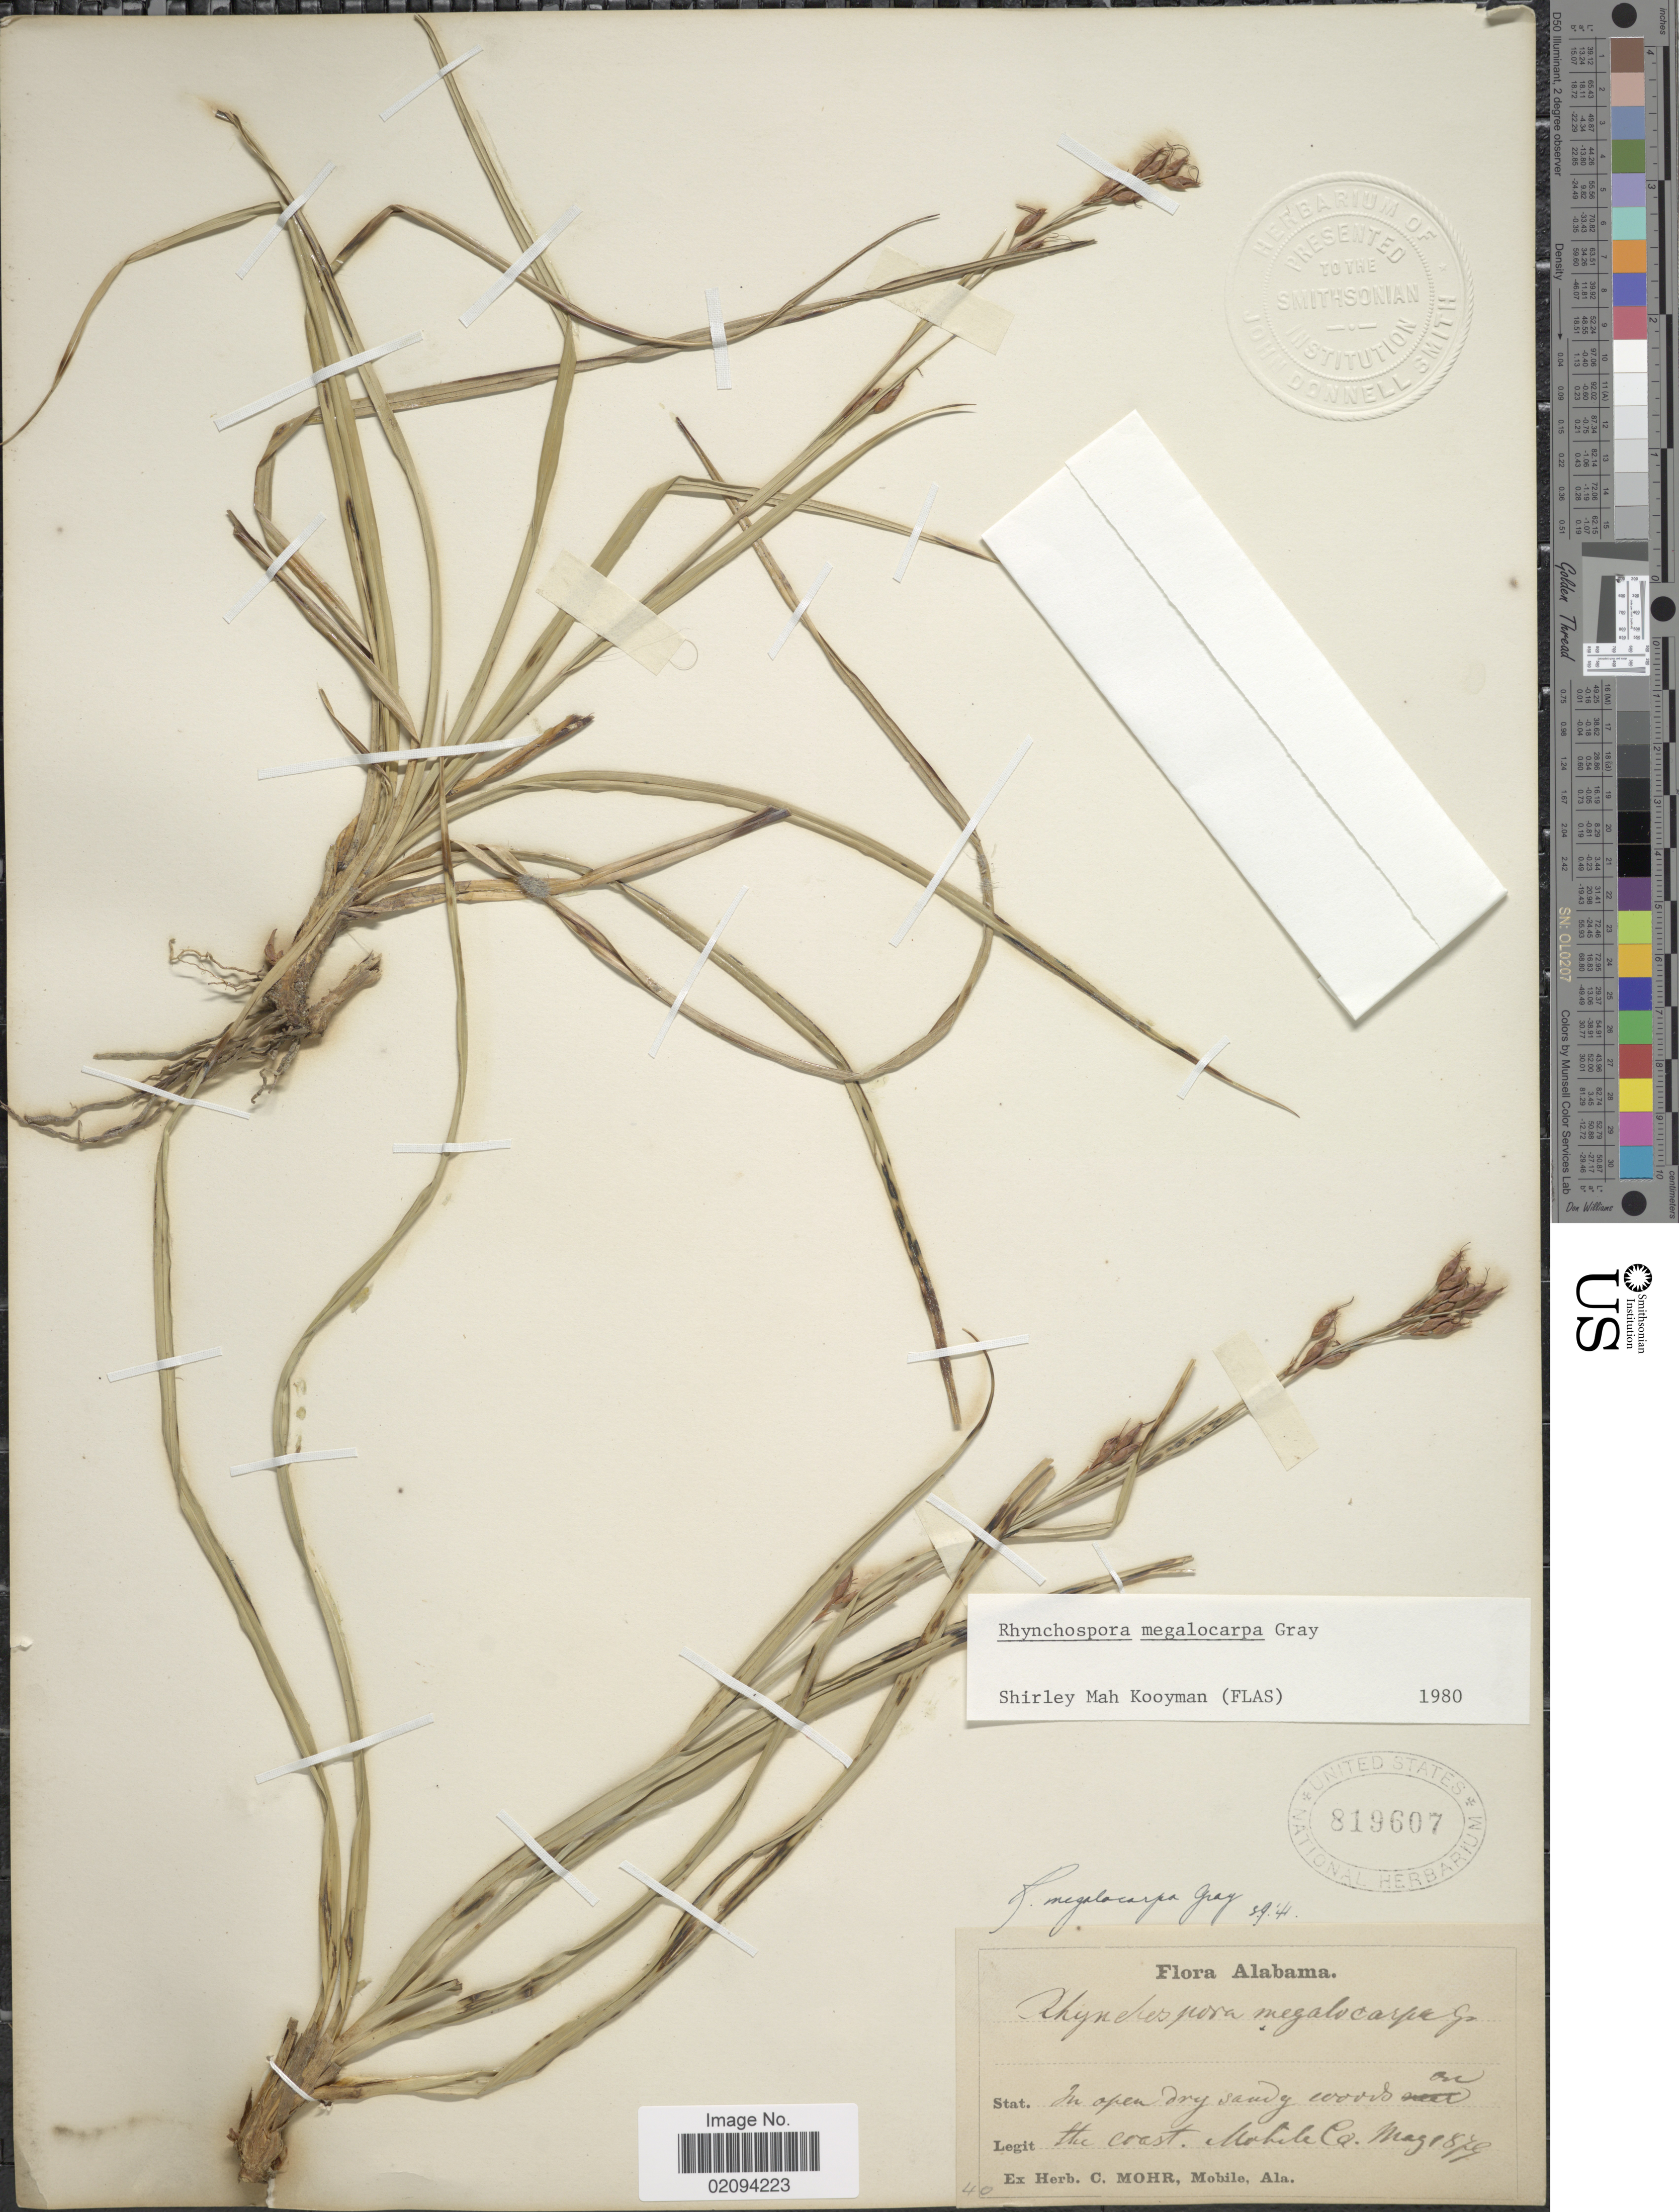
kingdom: Plantae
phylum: Tracheophyta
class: Liliopsida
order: Poales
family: Cyperaceae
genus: Rhynchospora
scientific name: Rhynchospora megalocarpa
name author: A. Gray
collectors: C. T. Mohr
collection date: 1879-05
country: United States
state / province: Alabama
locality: Mobile Co.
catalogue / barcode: US 819607